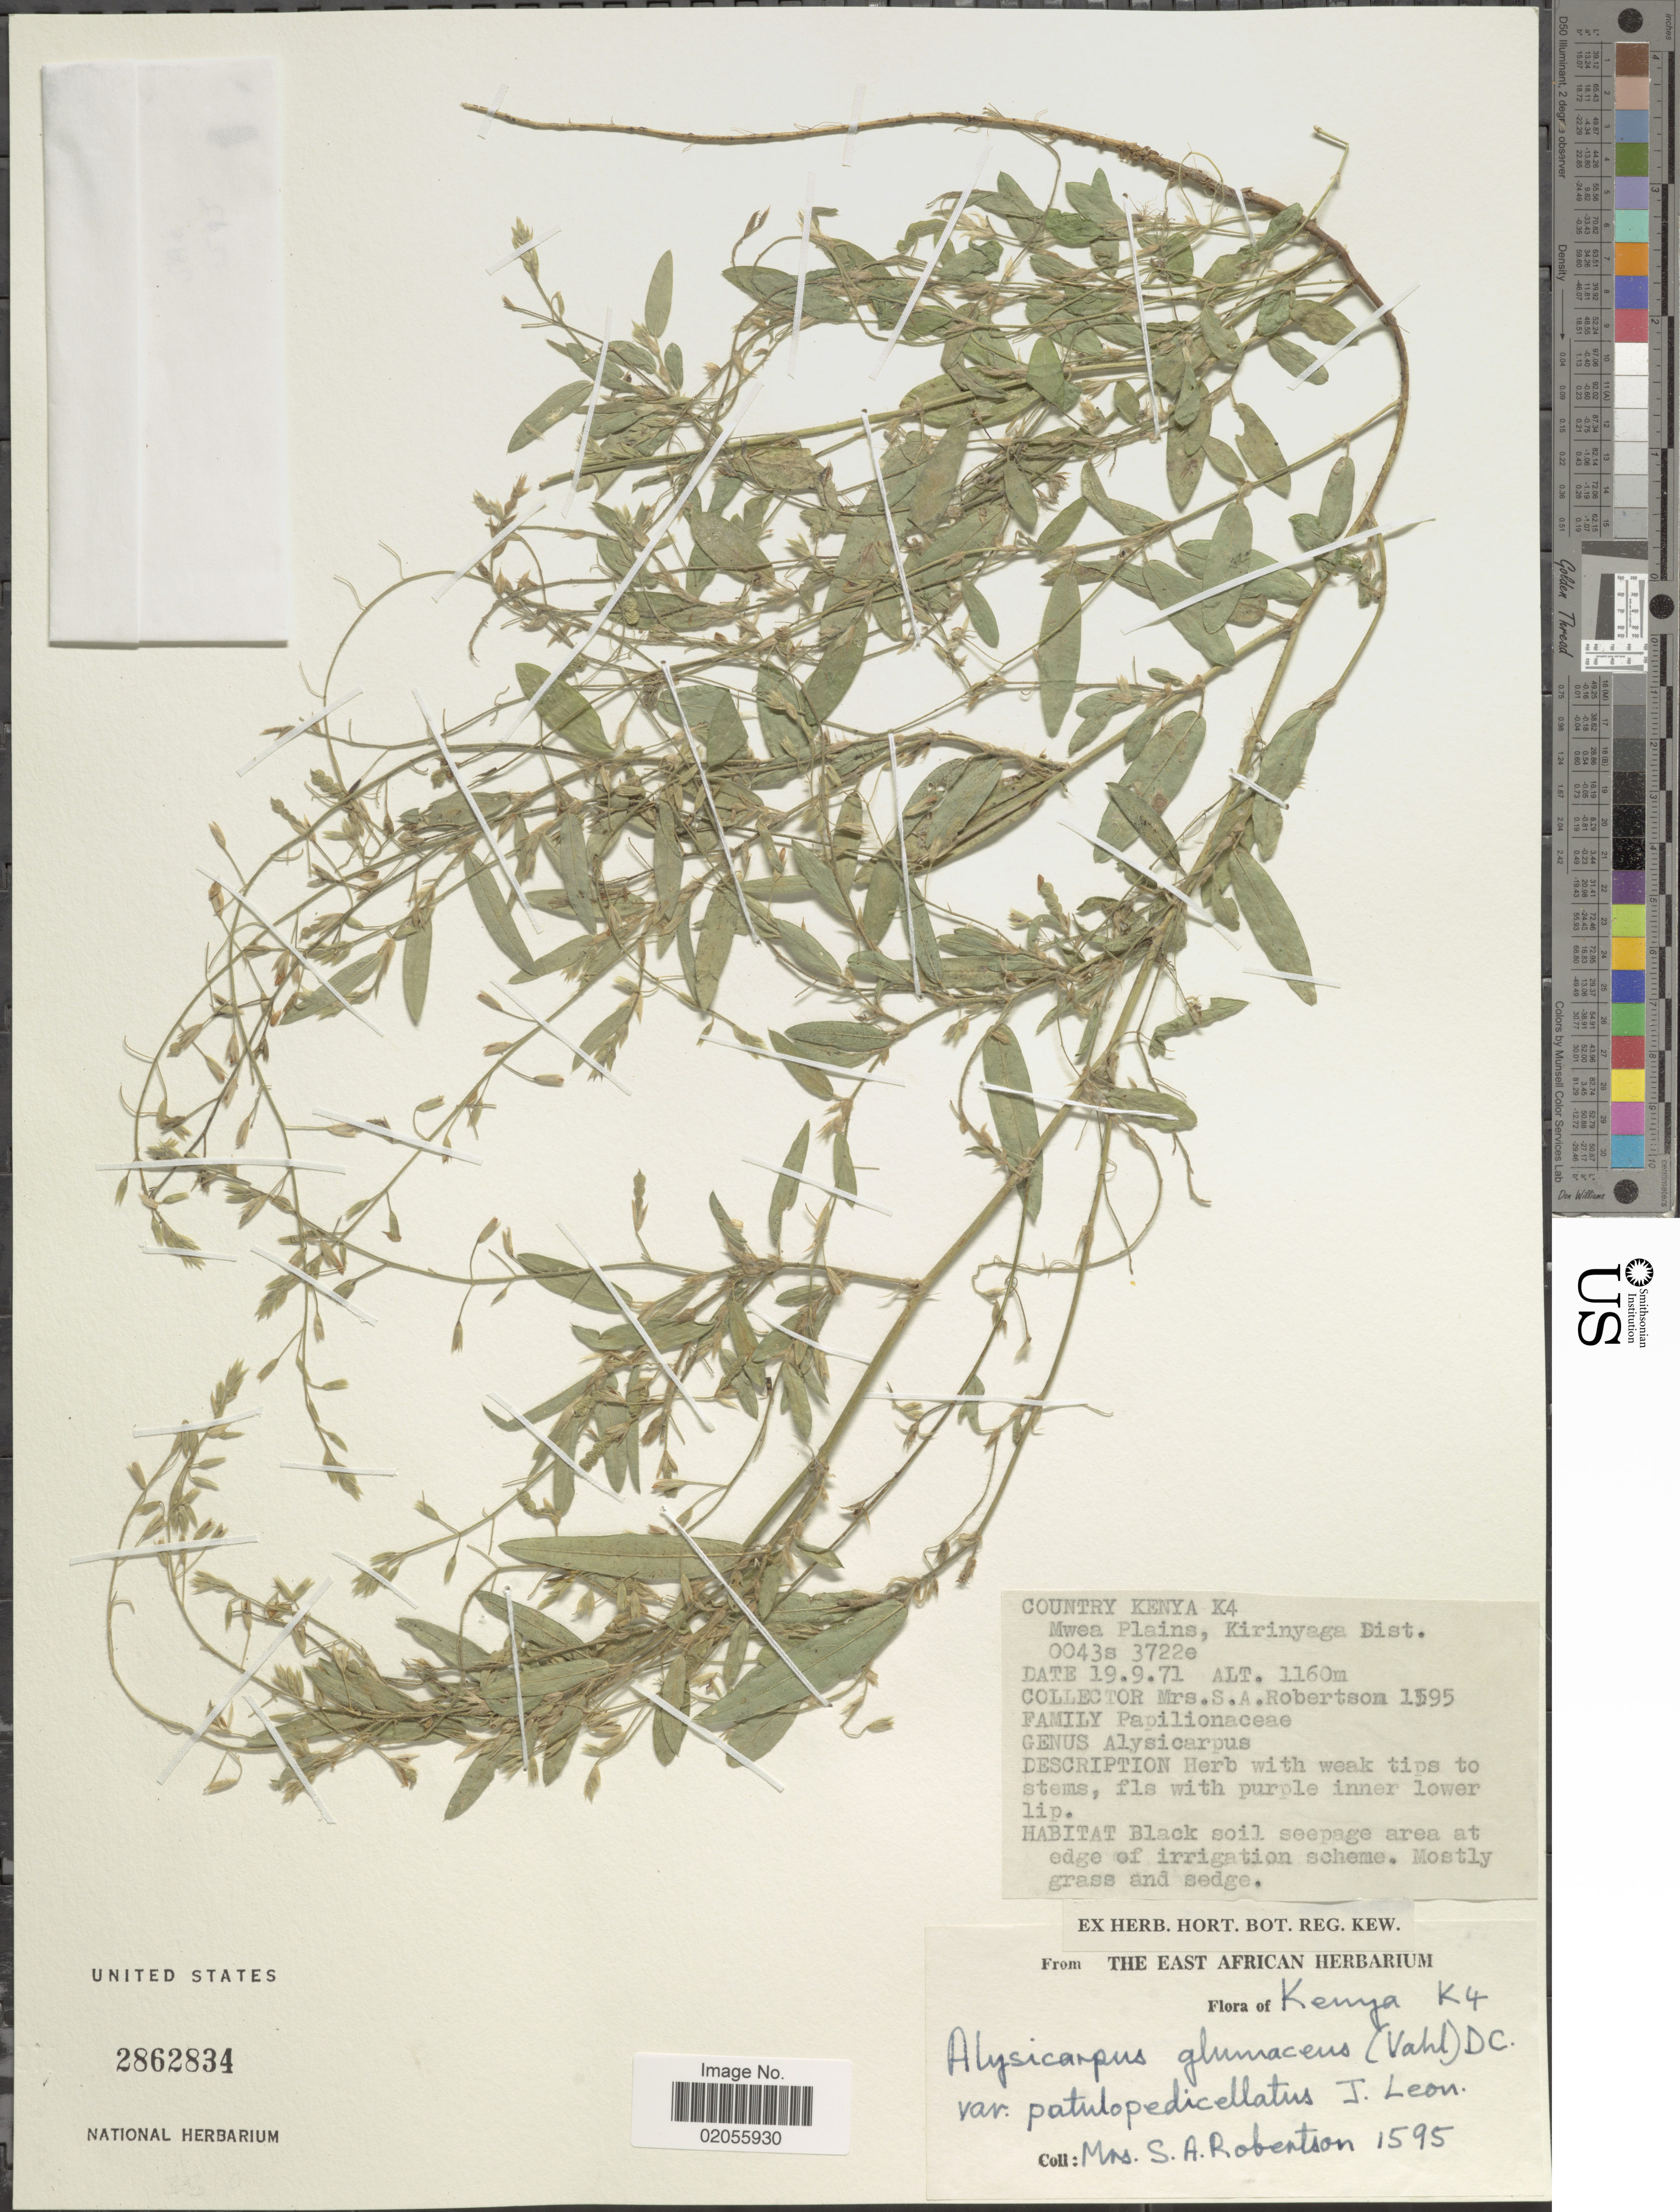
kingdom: Plantae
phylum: Tracheophyta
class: Magnoliopsida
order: Fabales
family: Fabaceae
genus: Alysicarpus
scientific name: Alysicarpus glumaceus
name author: (Vahl) DC.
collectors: S. Robertson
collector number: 1595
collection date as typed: Transcribed d/m/y: 19/9/71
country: Kenya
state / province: Kirinyaga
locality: Mwea Plains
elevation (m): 1160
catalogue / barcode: US 2862834